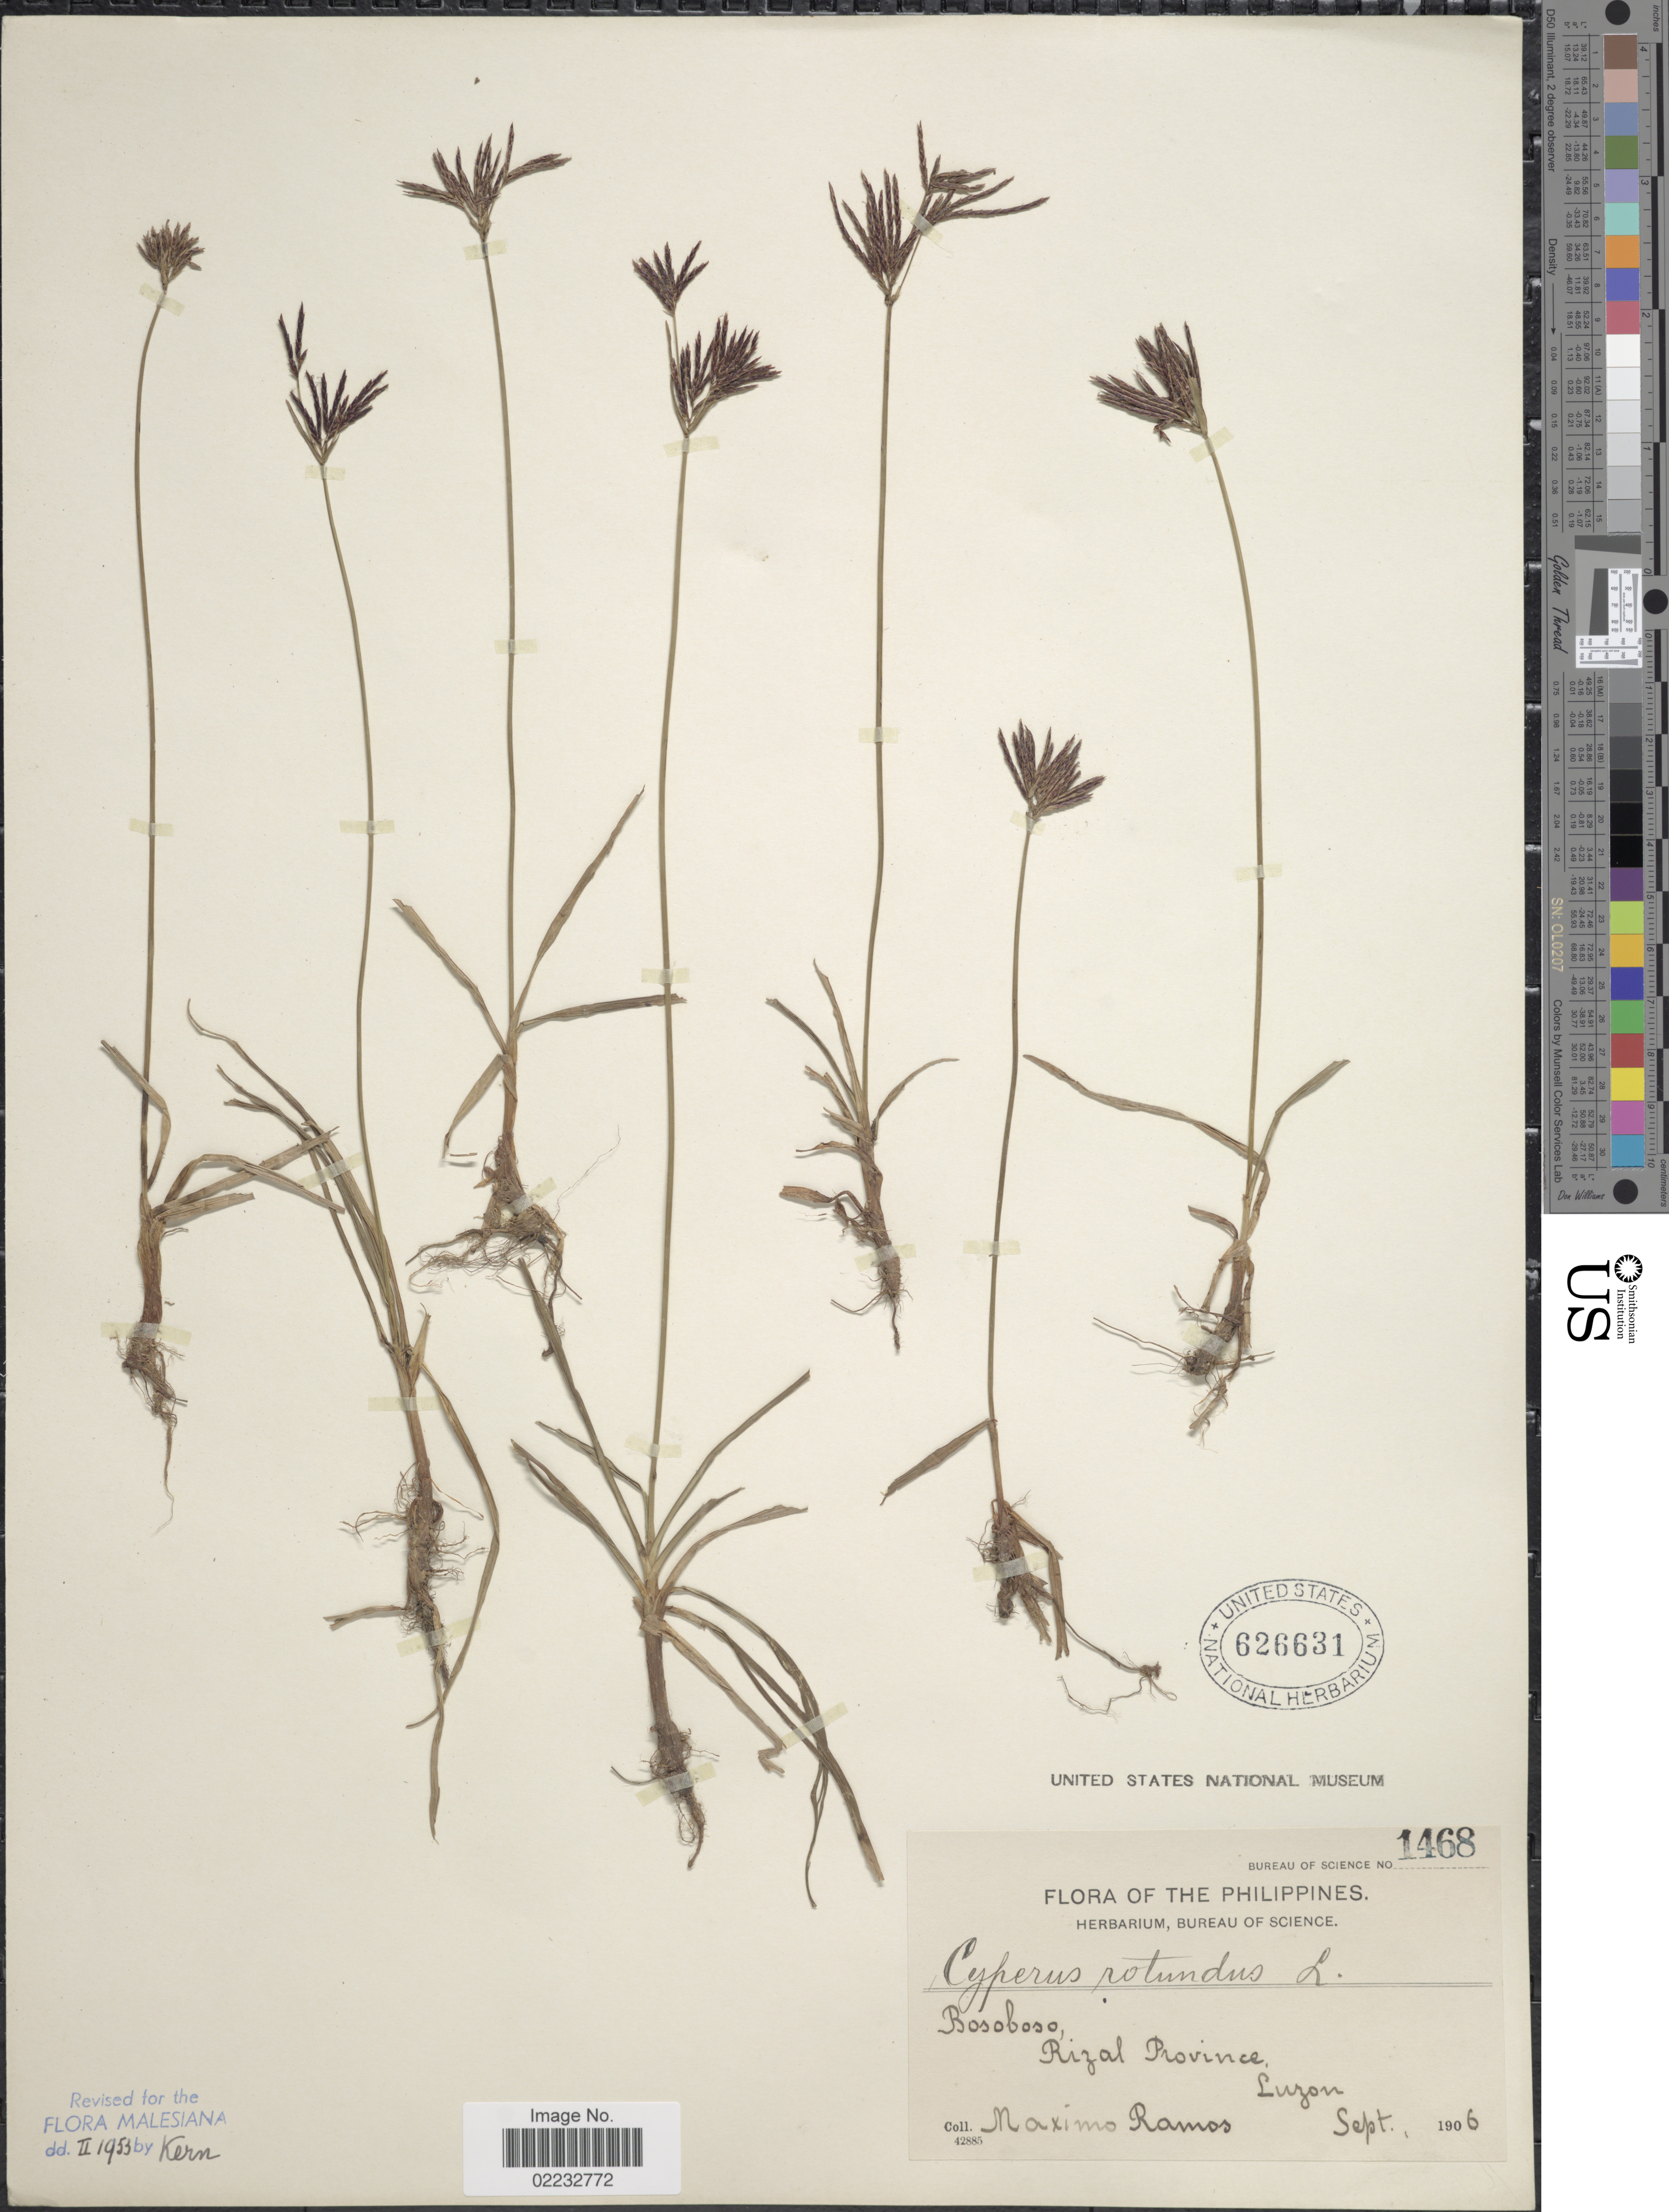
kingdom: Plantae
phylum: Tracheophyta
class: Liliopsida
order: Poales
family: Cyperaceae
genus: Cyperus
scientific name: Cyperus rotundus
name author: L.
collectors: M. Ramos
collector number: Bureau of Science 1468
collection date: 1906-09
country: Philippines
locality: Bosoboso, Rizal Province, Luzon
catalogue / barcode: US 626631